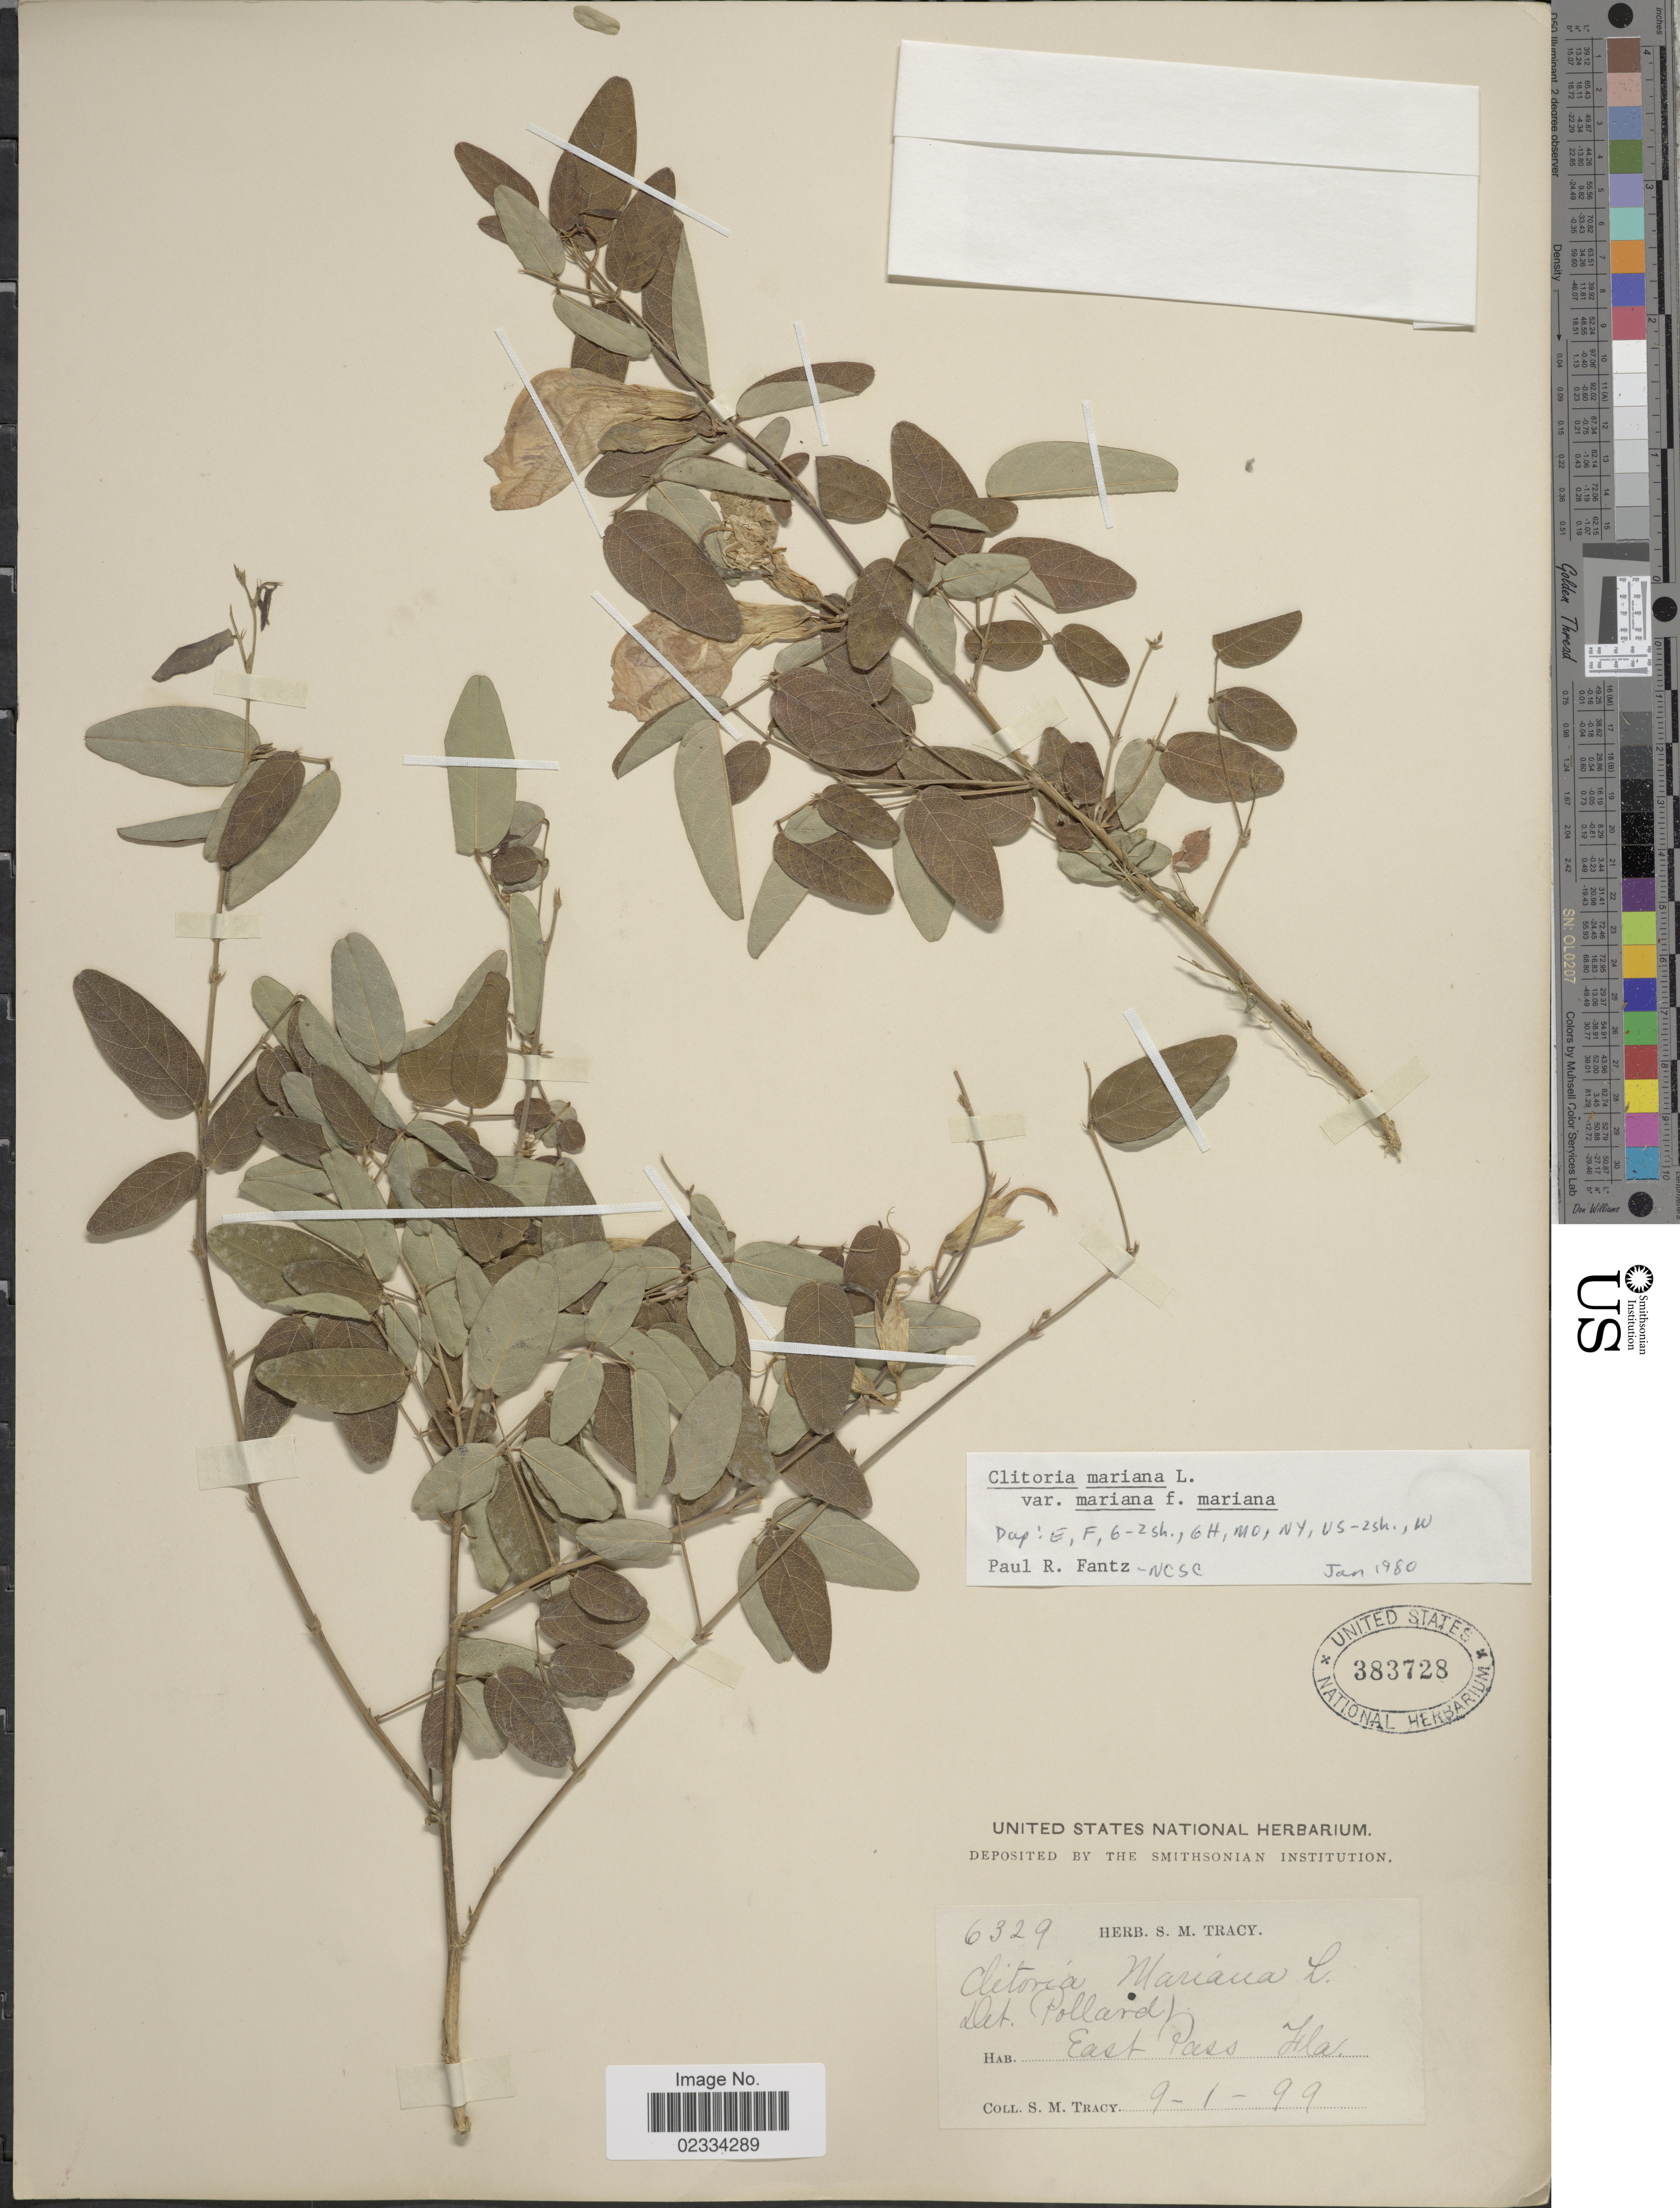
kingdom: Plantae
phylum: Tracheophyta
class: Magnoliopsida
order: Fabales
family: Fabaceae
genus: Clitoria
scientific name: Clitoria mariana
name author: L.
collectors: S. M. Tracy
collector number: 6329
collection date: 1899-01-09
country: United States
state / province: Florida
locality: East Pass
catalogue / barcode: US 383728